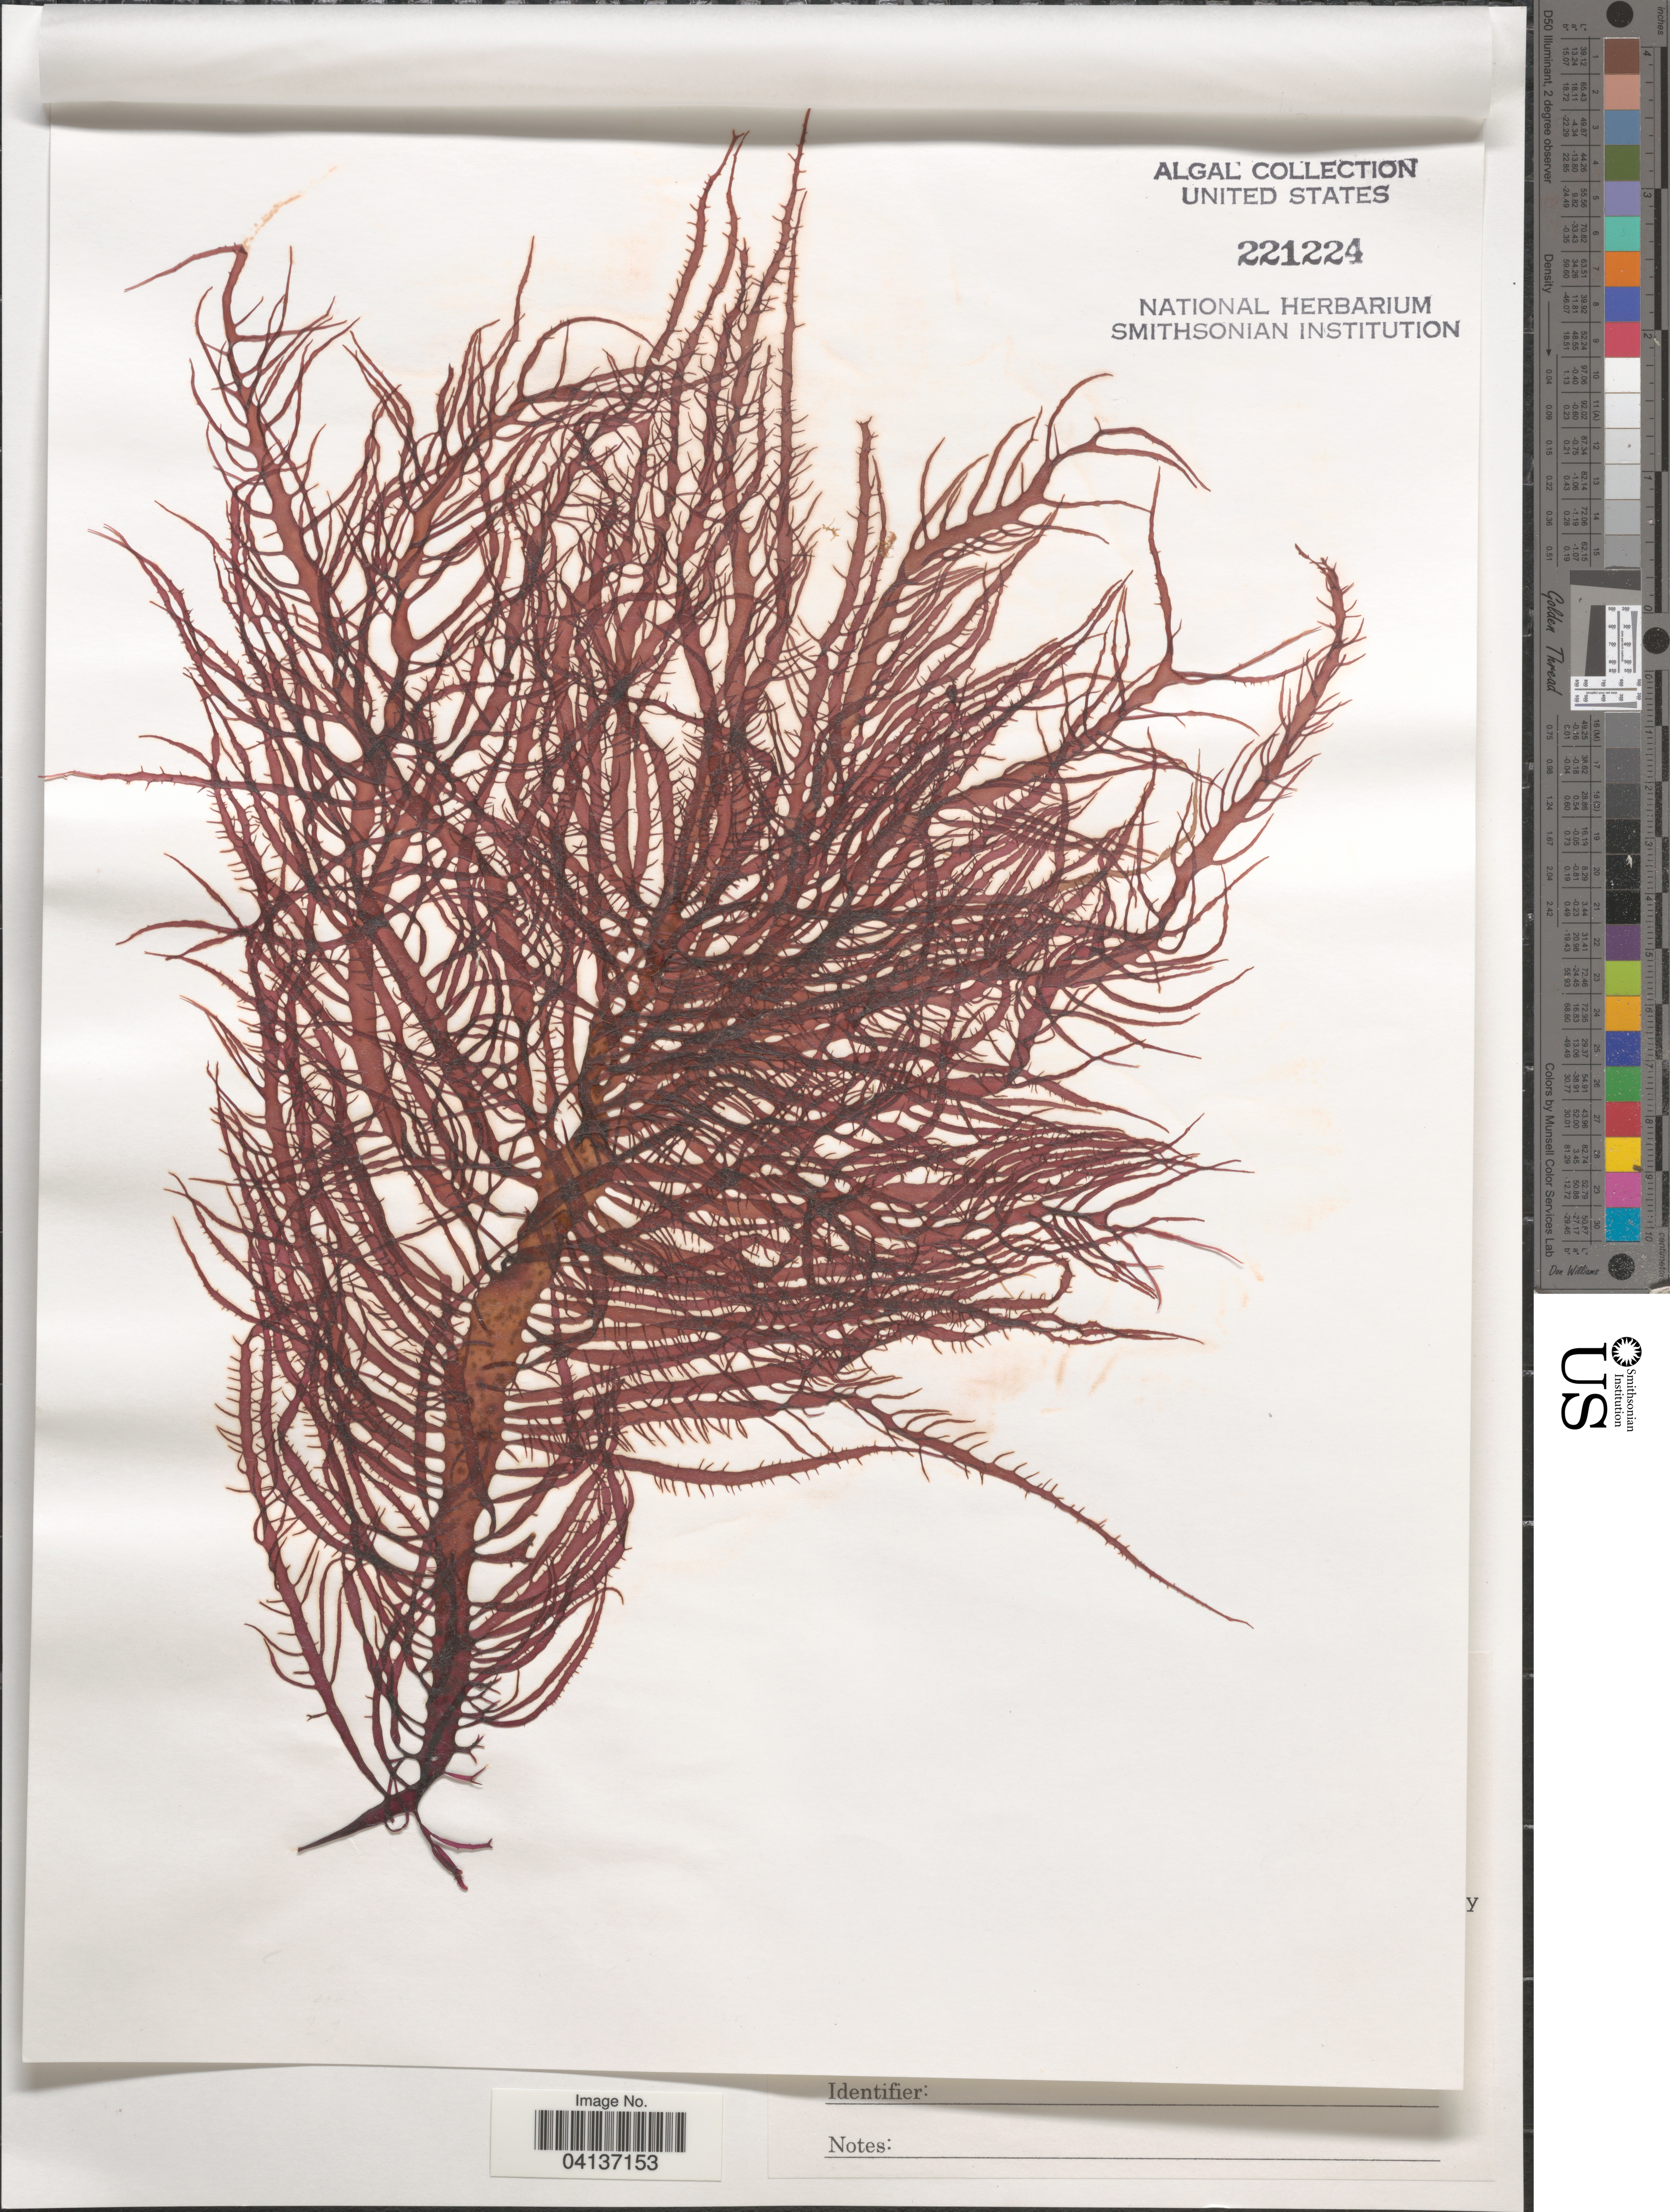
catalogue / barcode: US 221224